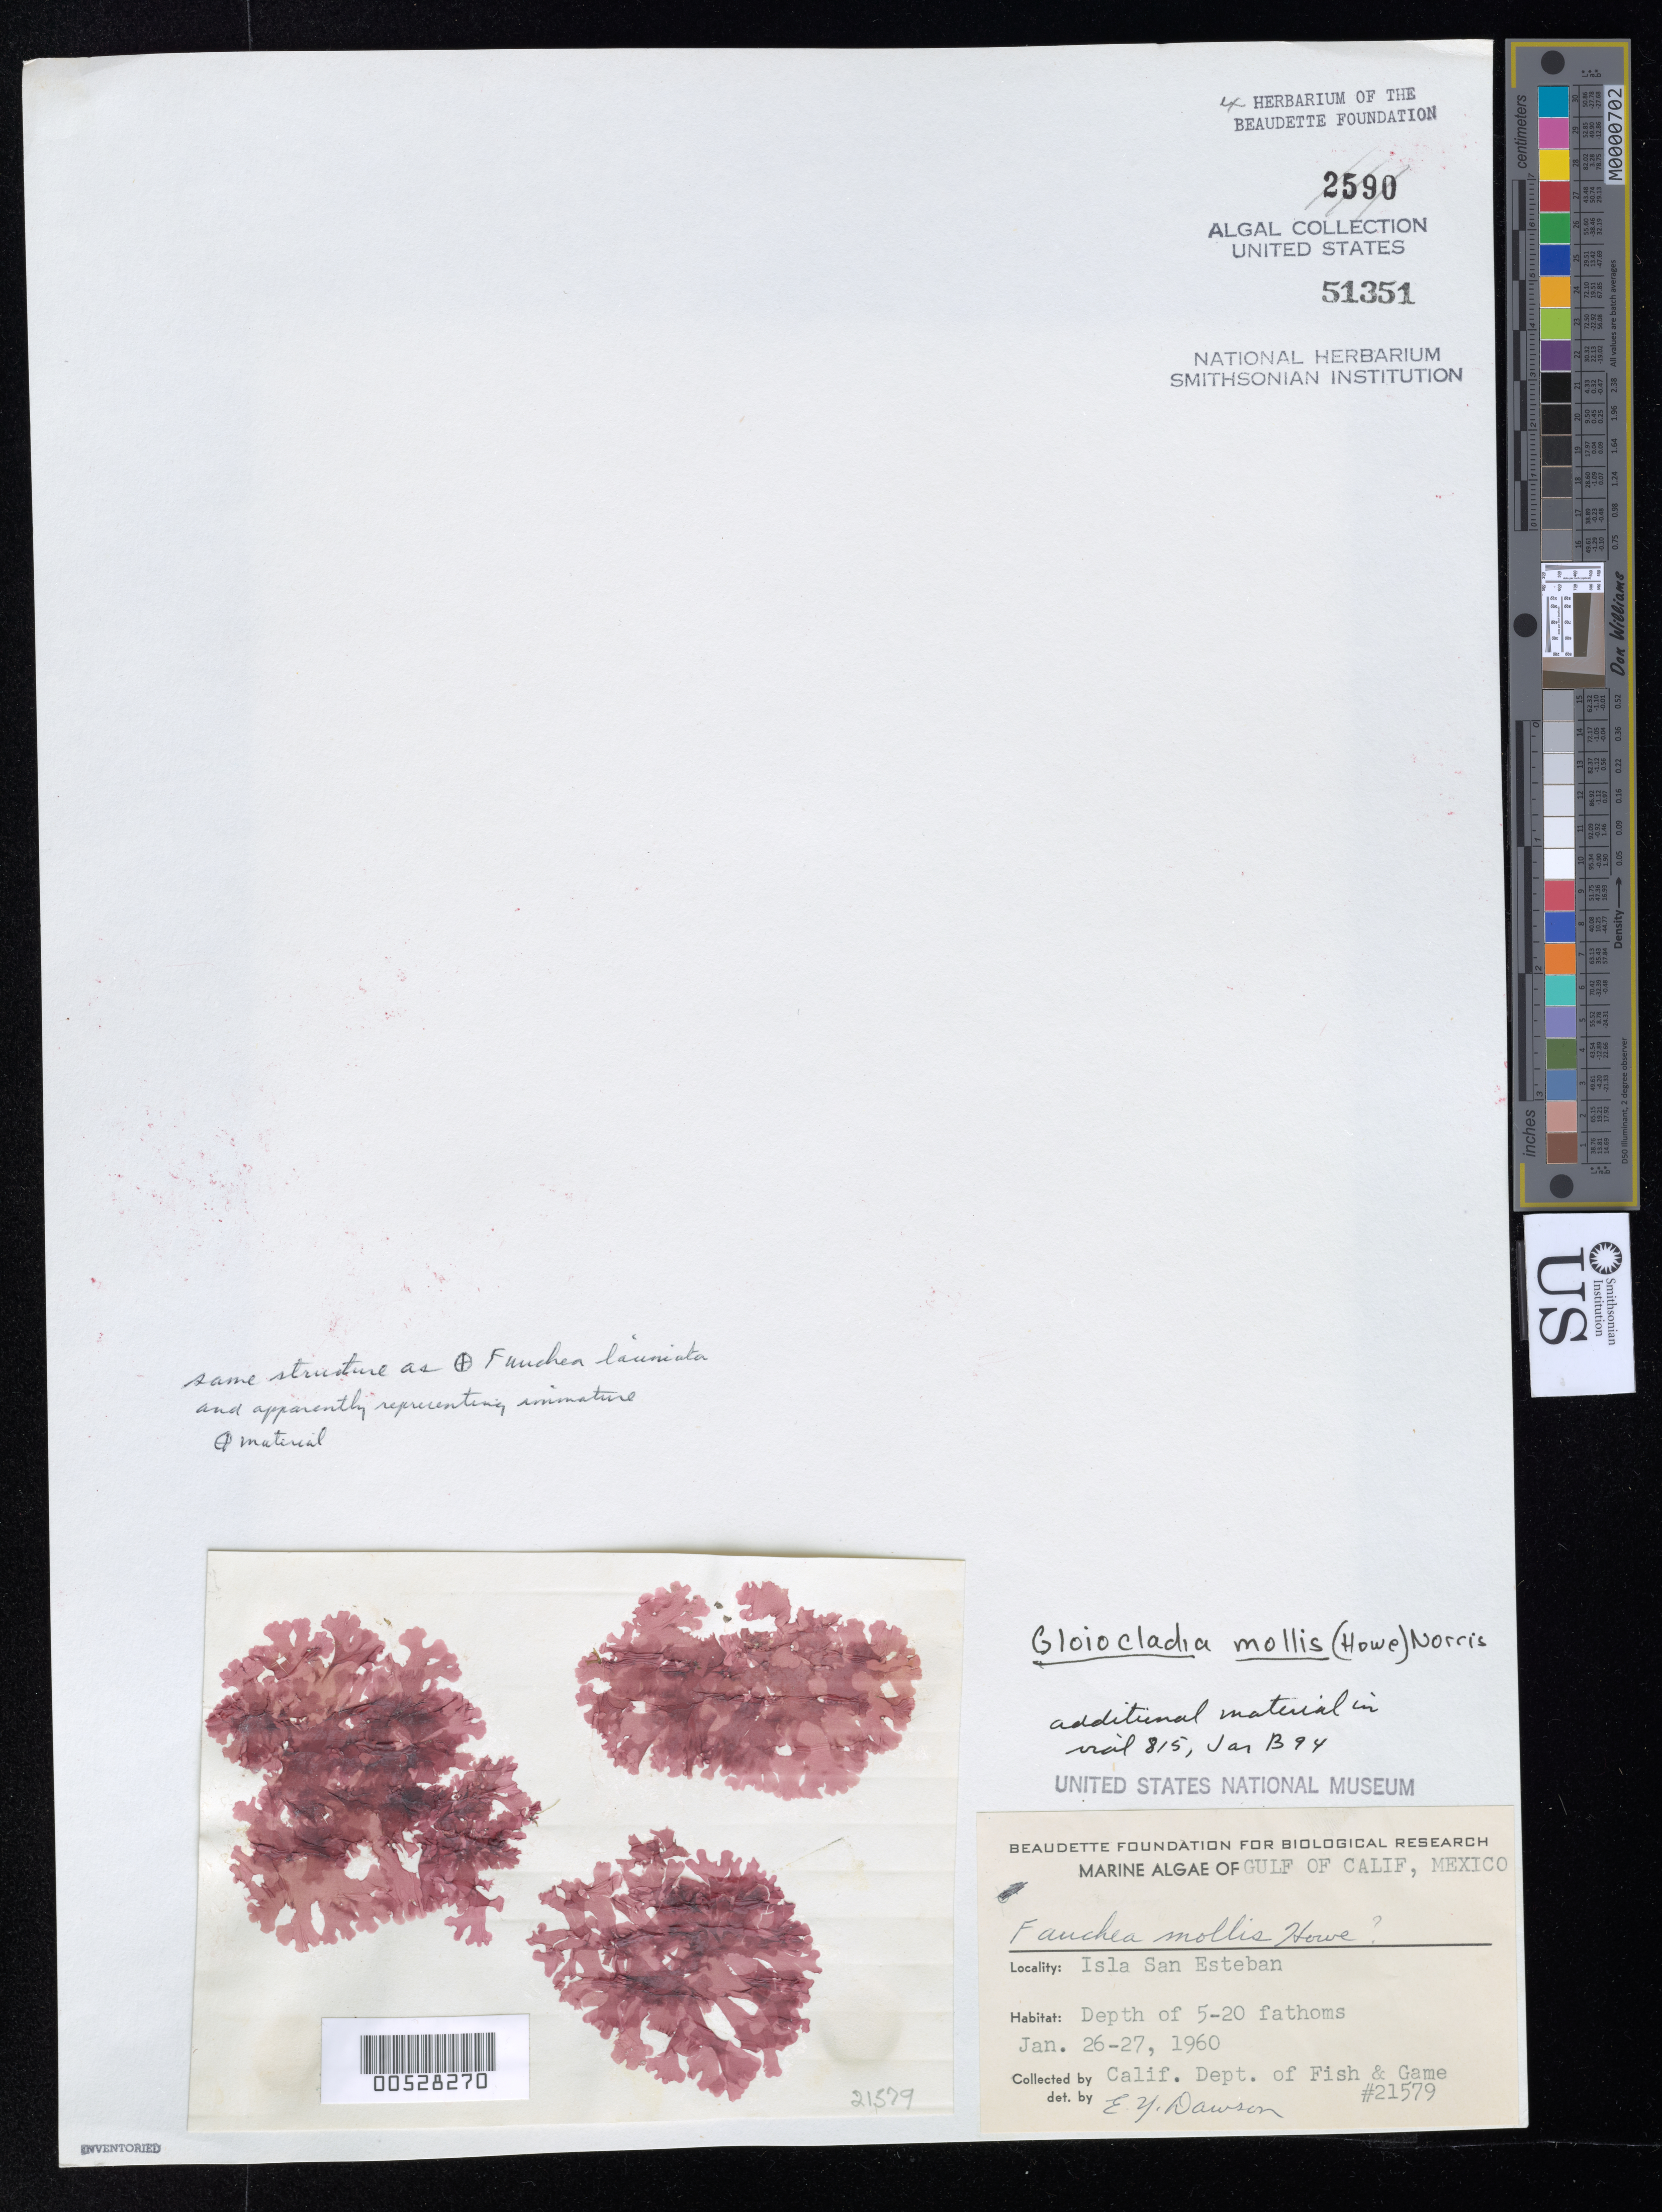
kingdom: Plantae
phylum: Rhodophyta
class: Florideophyceae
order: Rhodymeniales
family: Faucheaceae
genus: Gloiocladia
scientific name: Gloiocladia mollis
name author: (M. Howe) J.N. Norris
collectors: California Dept of Fish & Game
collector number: EYD 21579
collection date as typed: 26 Jan 1960 TO 27 Jan 1960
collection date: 1960-01-26/1960-01-27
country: Mexico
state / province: Baja California Norte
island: Isla San Esteban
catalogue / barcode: US 51351